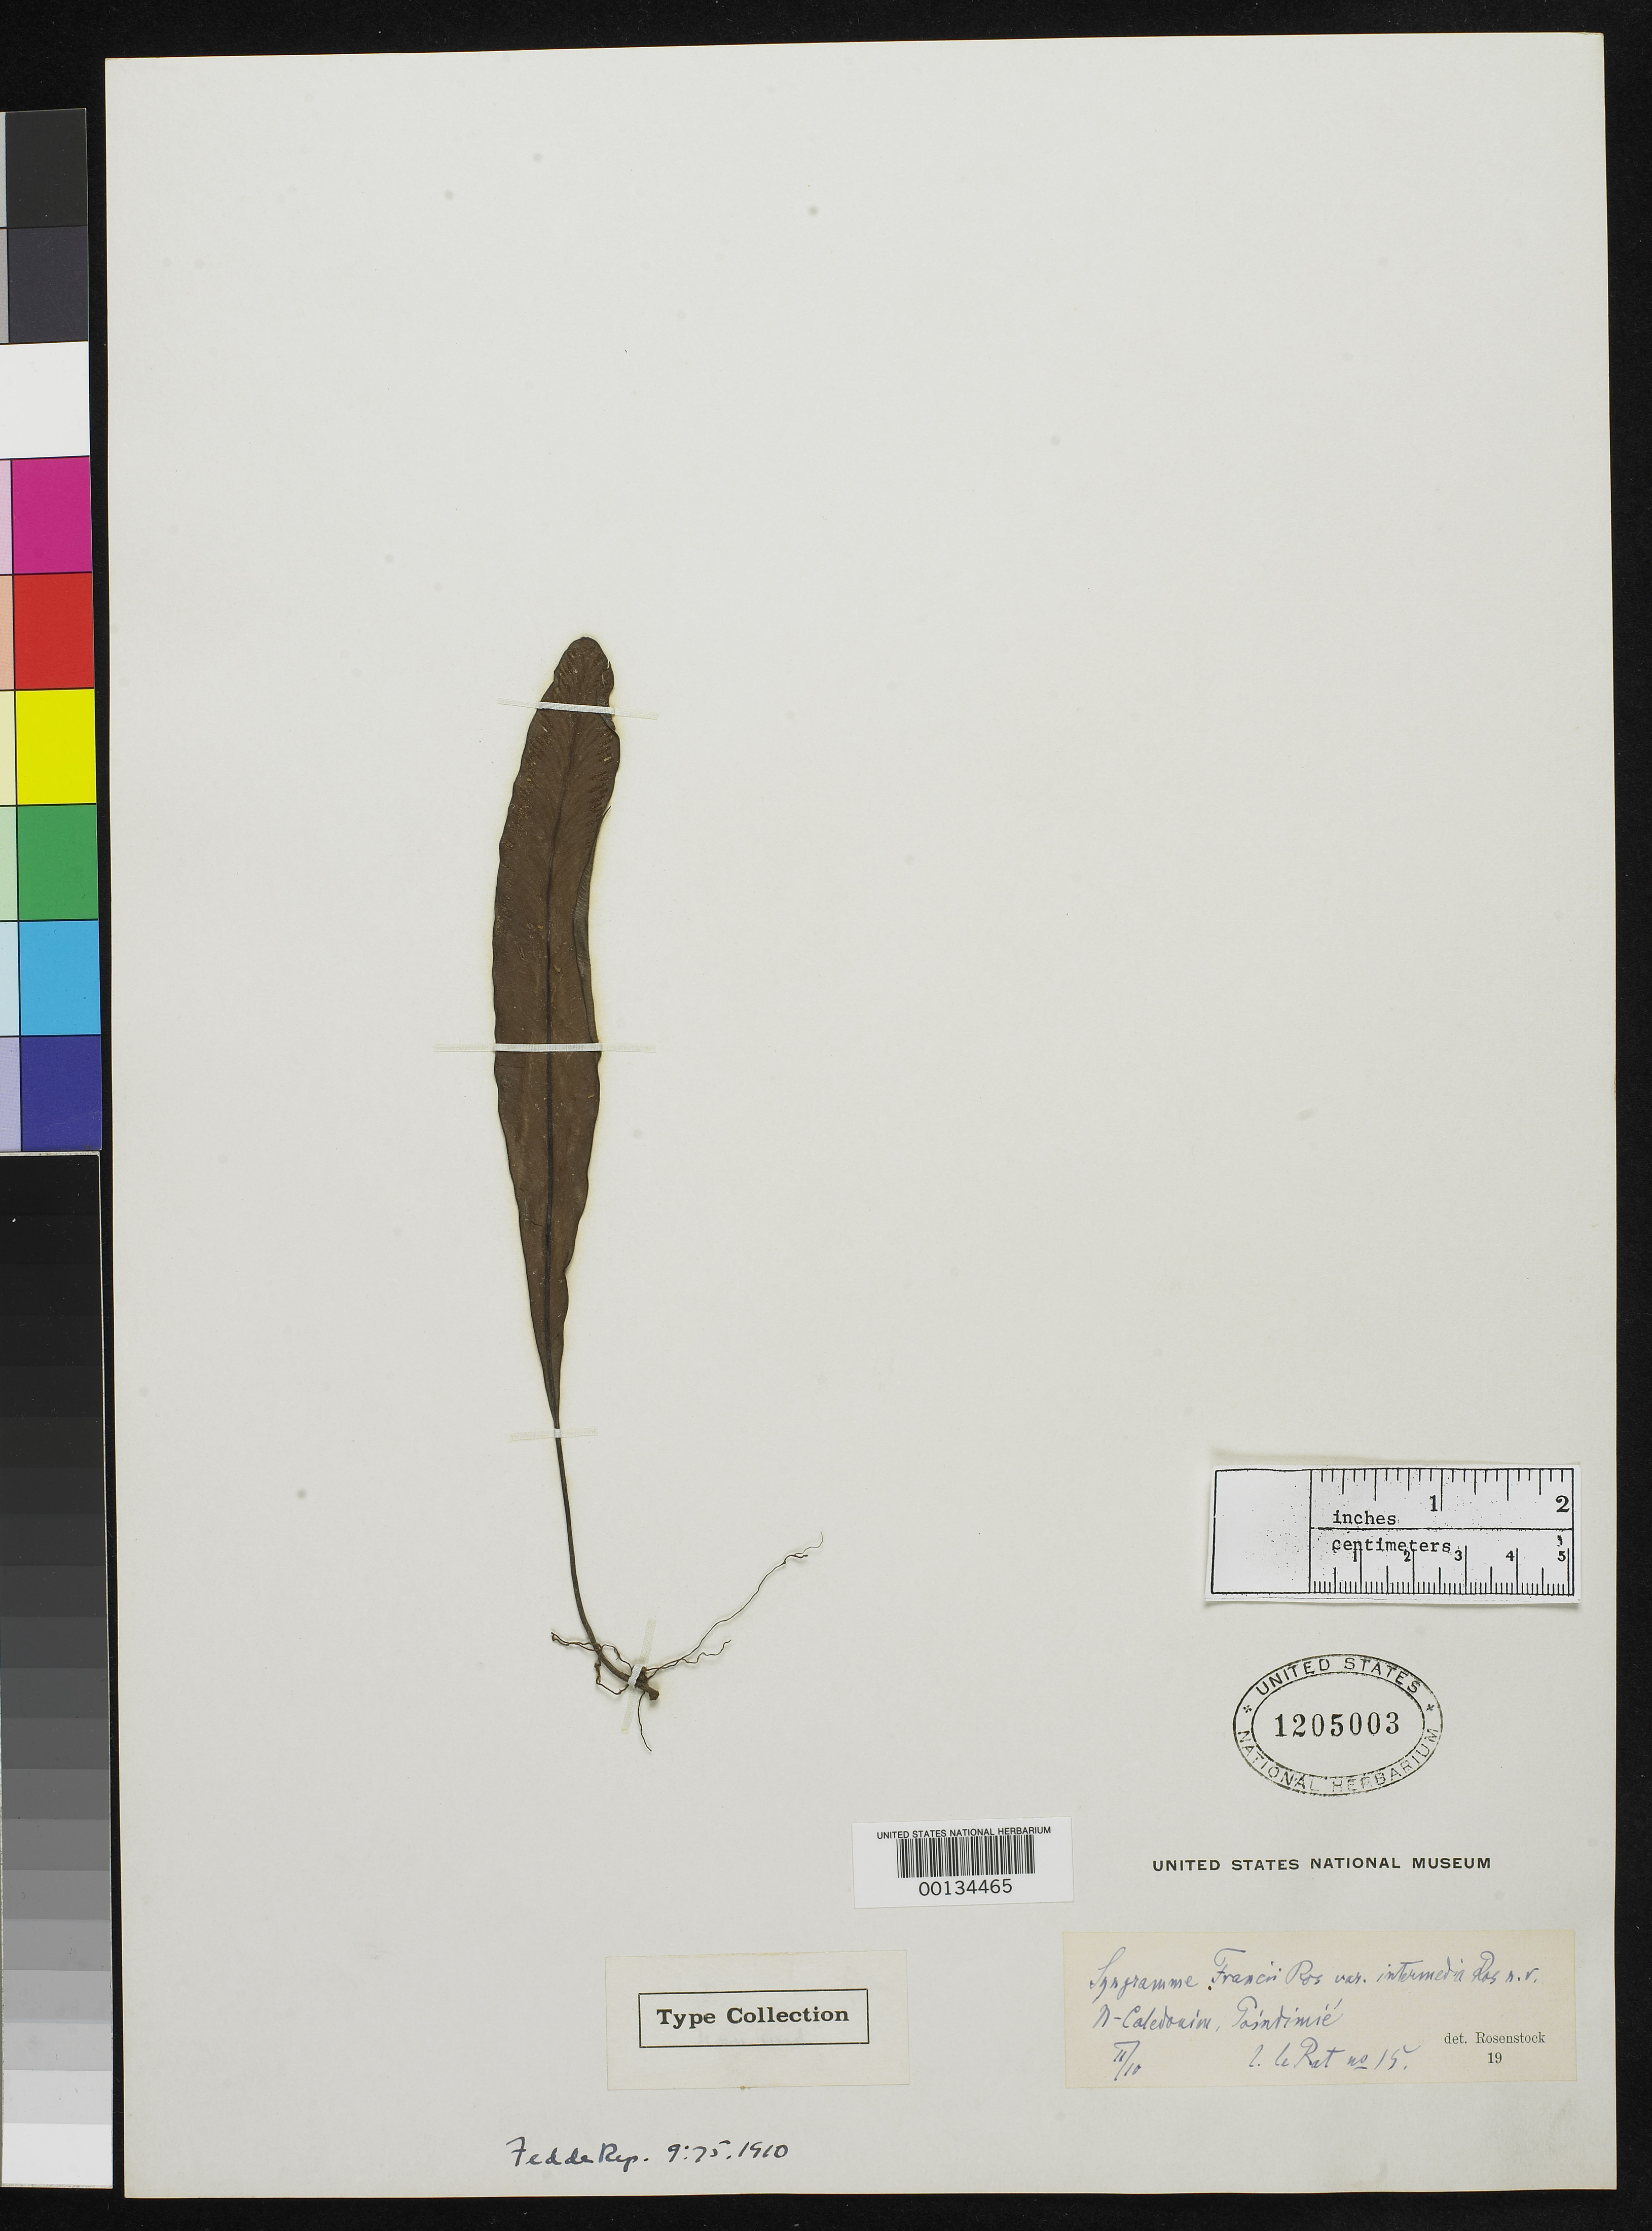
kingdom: Plantae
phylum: Tracheophyta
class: Polypodiopsida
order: Polypodiales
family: Pteridaceae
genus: Syngramma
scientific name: Syngramma francii var. intermedia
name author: Rosenst.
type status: Isotype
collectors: -. Le Rat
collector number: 15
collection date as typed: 1910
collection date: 1910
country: New Caledonia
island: New Caledonia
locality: Prope Poindimie [Near Poindimie].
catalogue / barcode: US 1205003